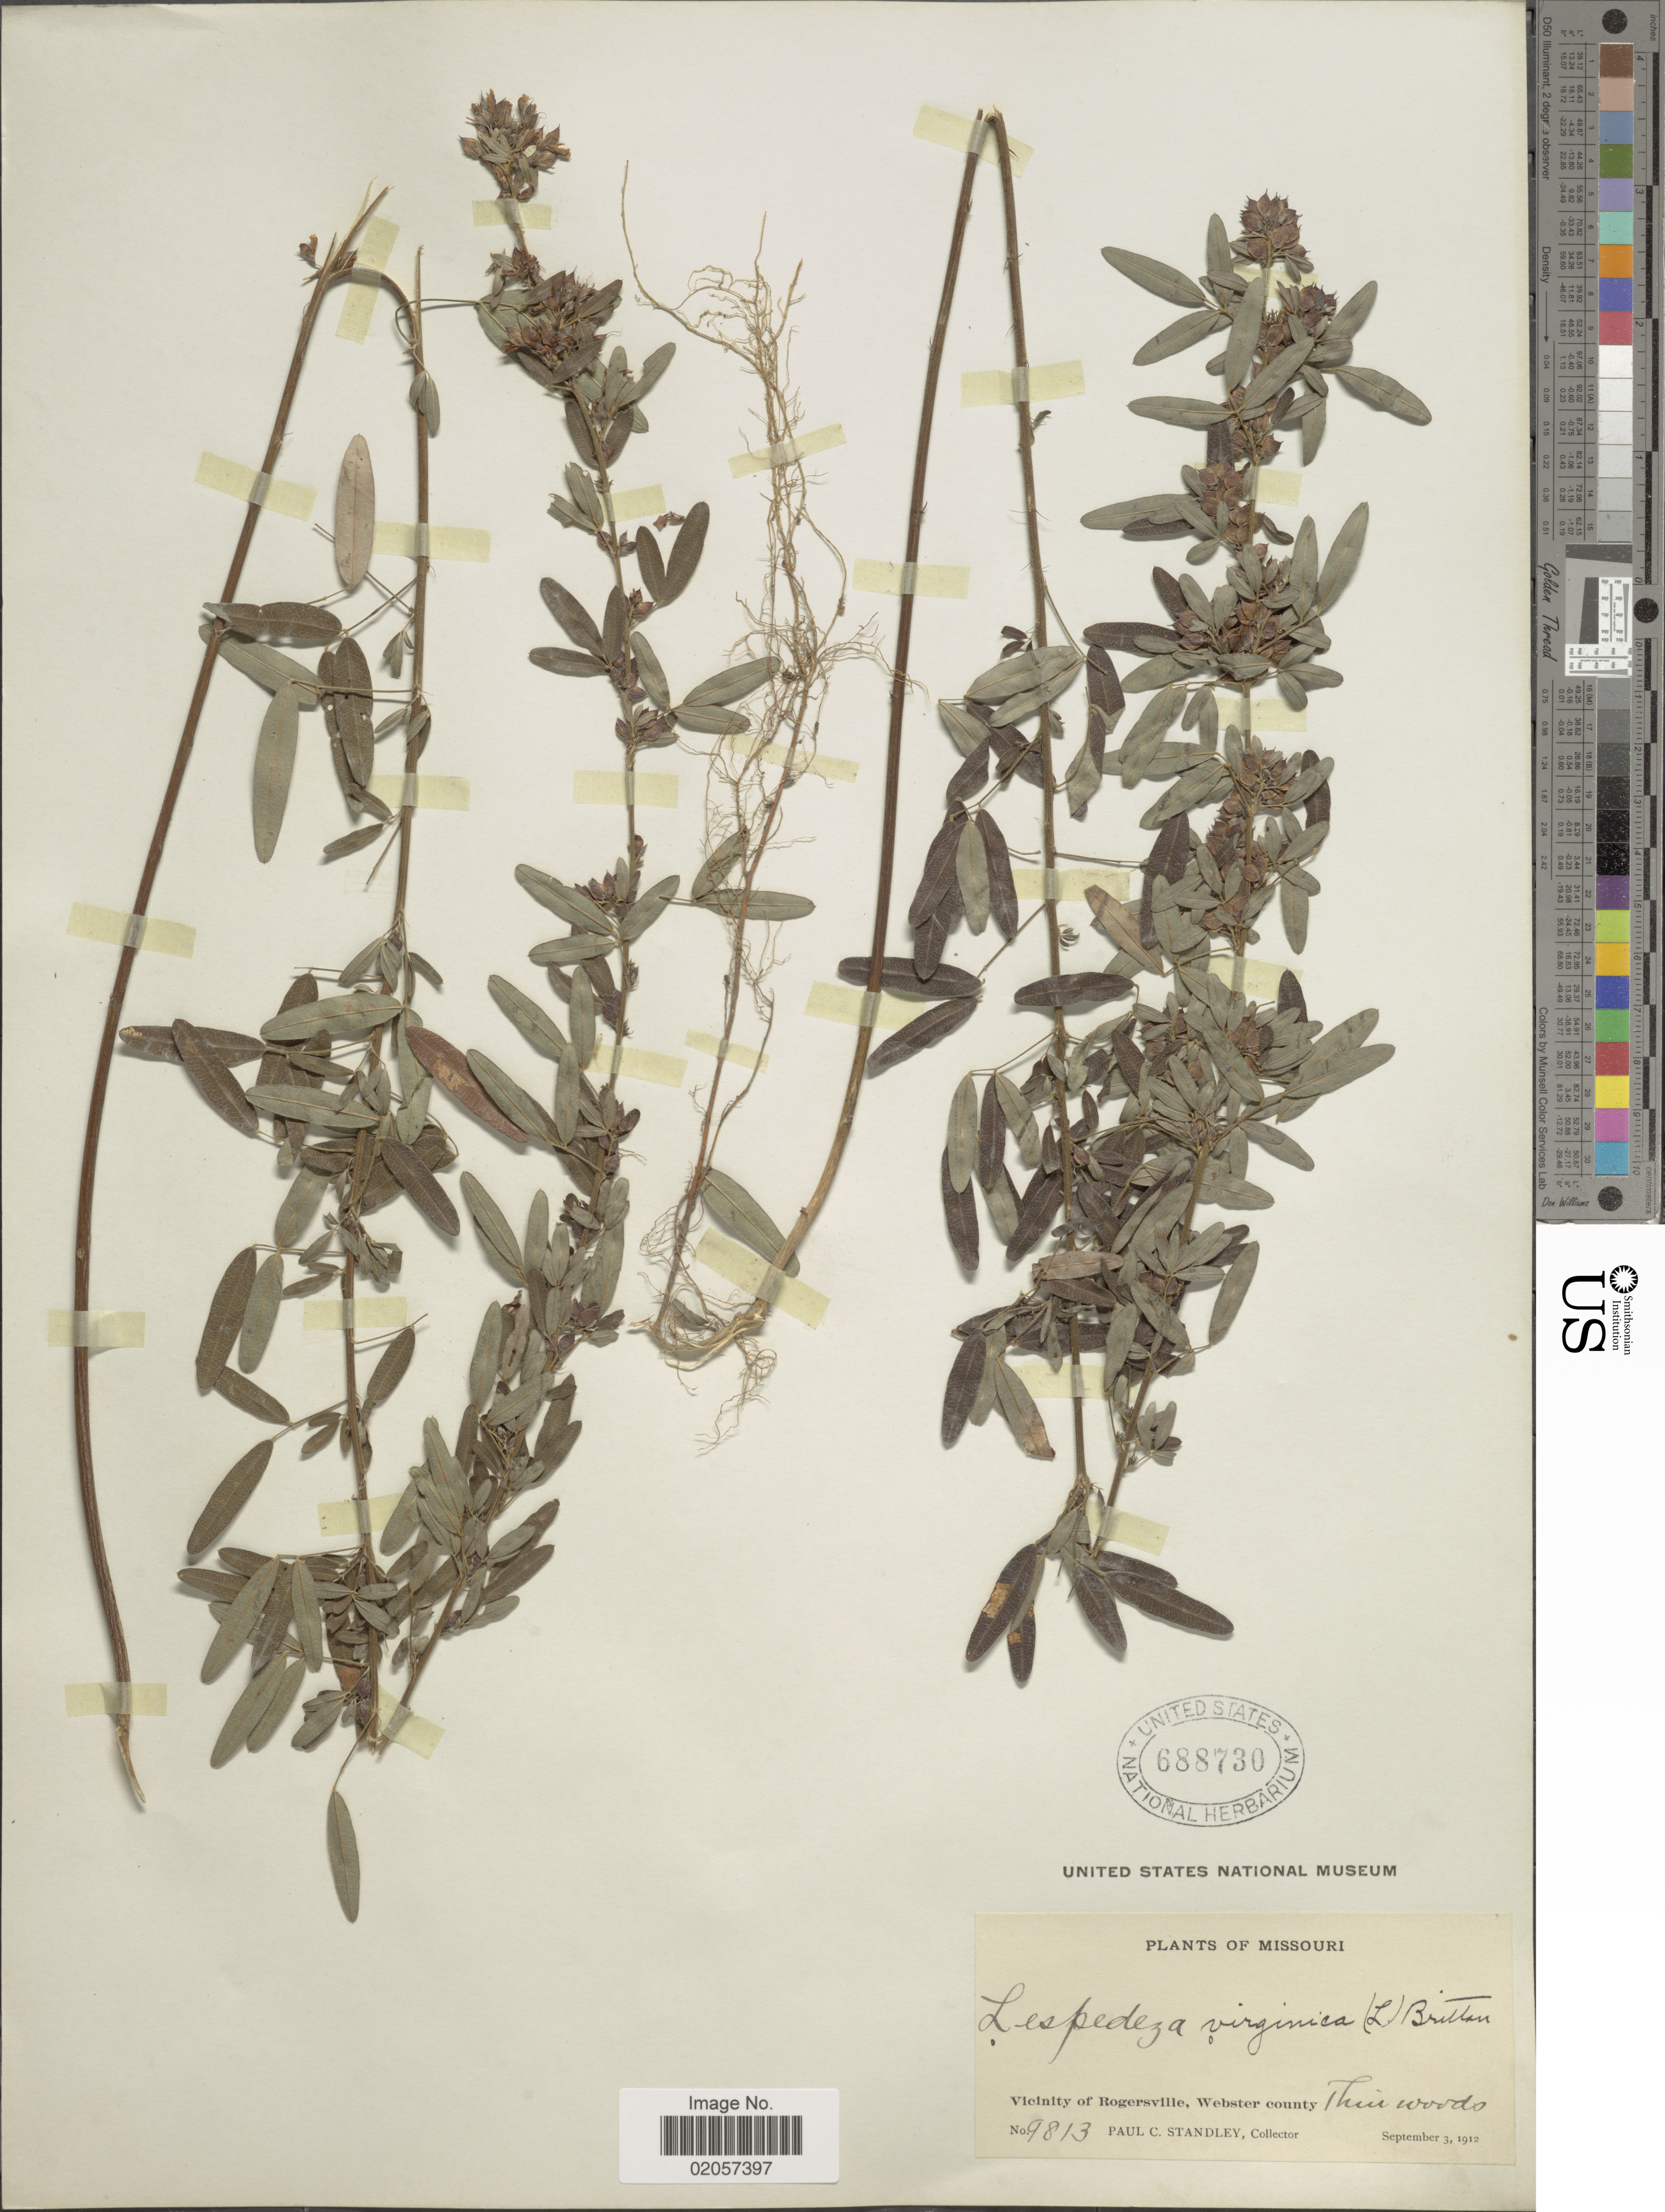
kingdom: Plantae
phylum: Tracheophyta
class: Magnoliopsida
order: Fabales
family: Fabaceae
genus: Lespedeza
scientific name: Lespedeza virginica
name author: (L.) Britton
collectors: P. C. Standley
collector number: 9813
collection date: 1912-09-03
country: United States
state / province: Missouri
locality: Missouri, Vicinity of Rogersville, Webster county Thin woods.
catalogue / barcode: US 688730